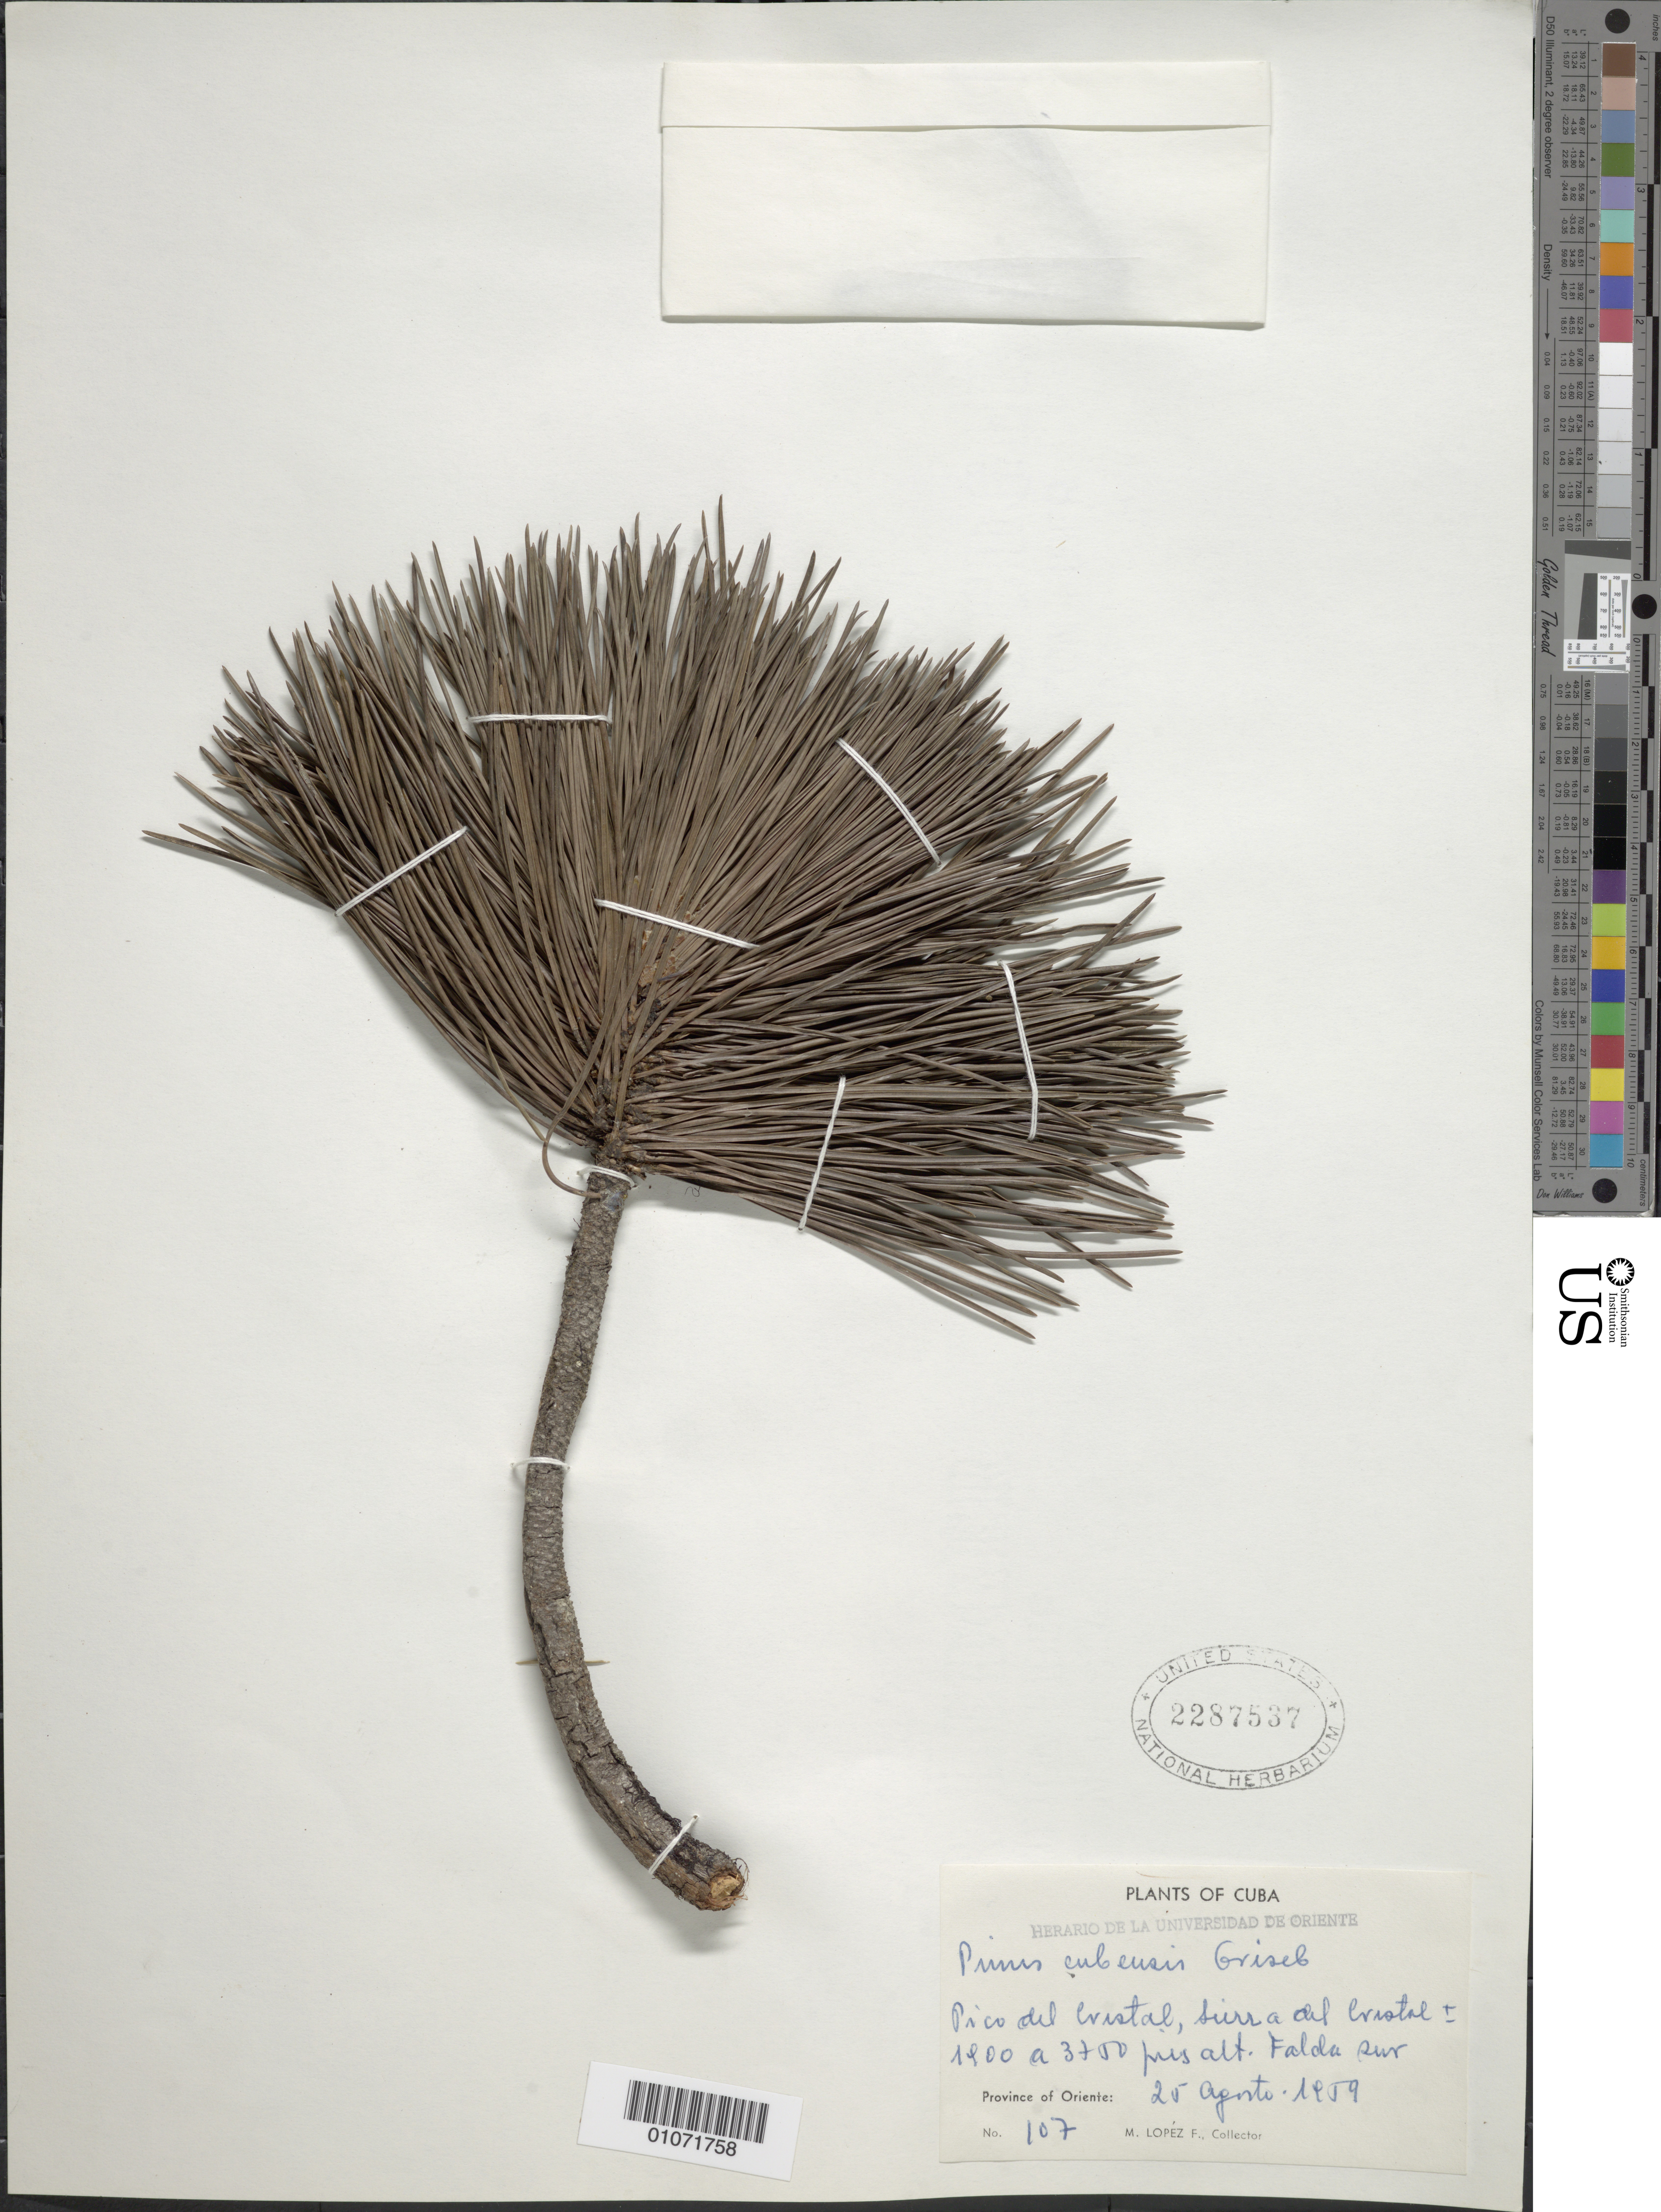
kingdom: Plantae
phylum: Tracheophyta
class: Pinopsida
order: Pinales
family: Pinaceae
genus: Pinus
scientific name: Pinus cubensis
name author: Griseb.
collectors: M. López Figueiras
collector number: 107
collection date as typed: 25 Aug 1959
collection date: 1959-08-25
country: Cuba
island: Cuba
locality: Oriente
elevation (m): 579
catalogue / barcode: US 2287537